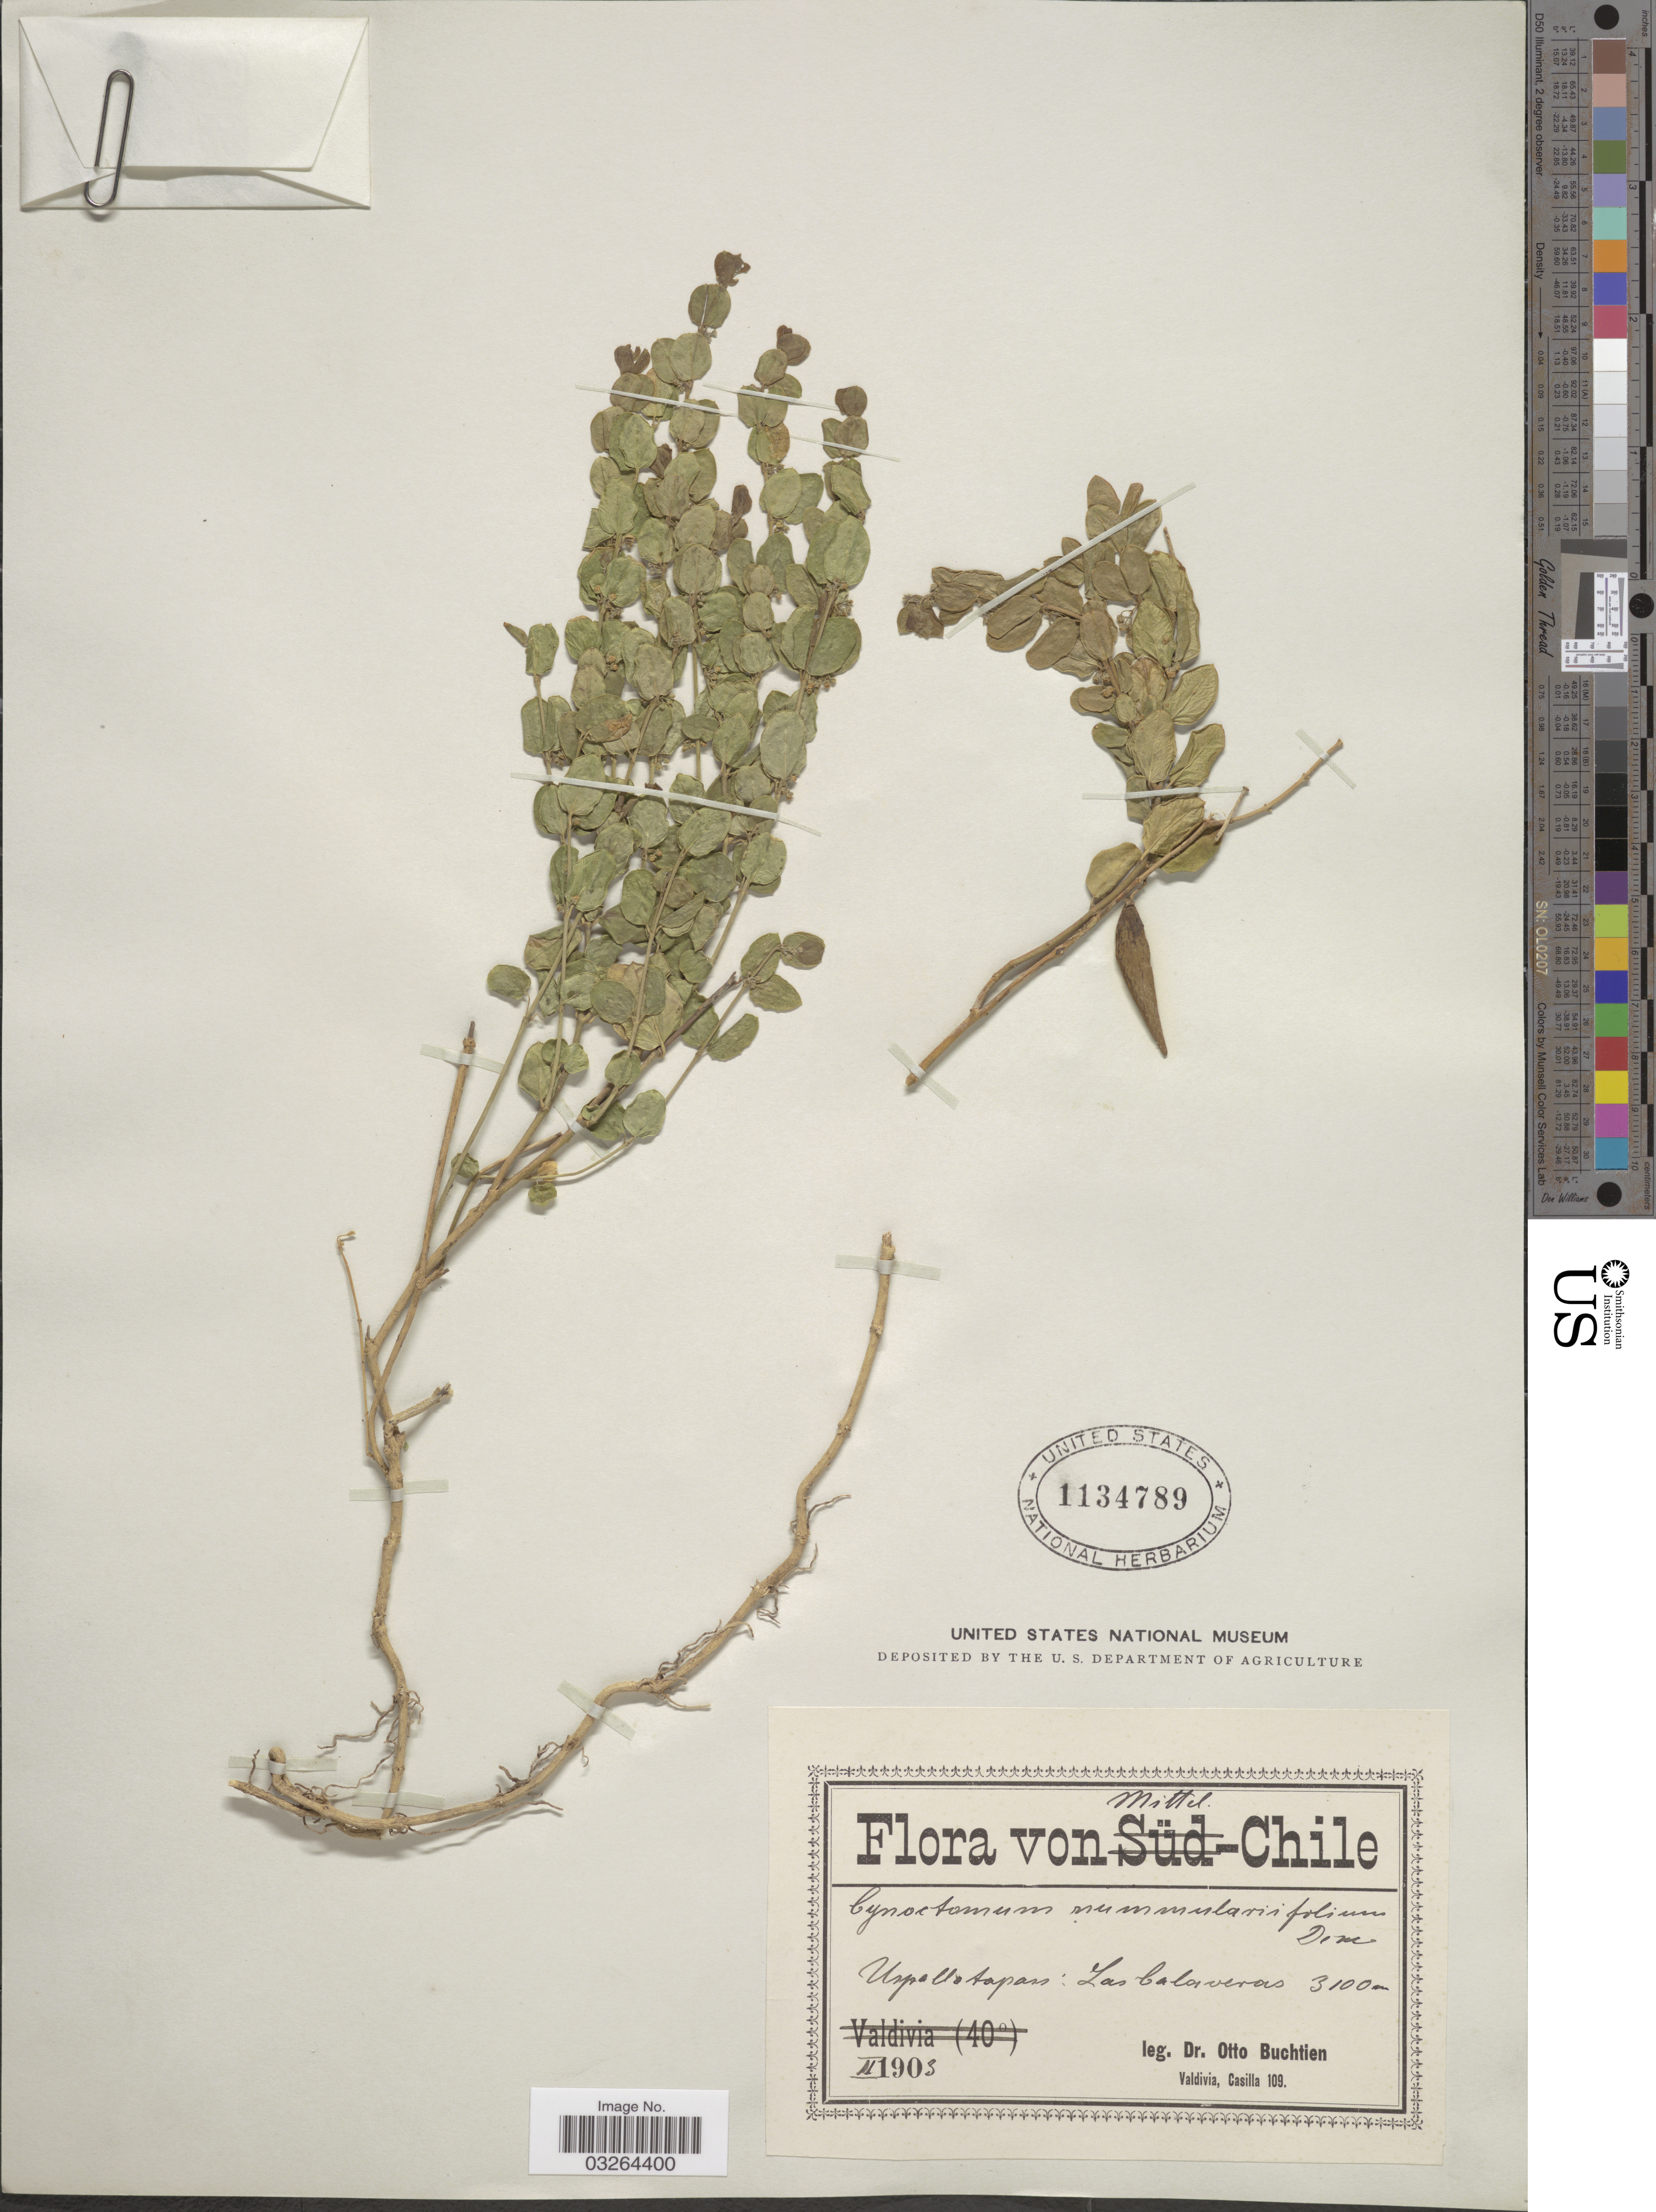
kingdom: Plantae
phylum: Tracheophyta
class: Magnoliopsida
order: Gentianales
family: Apocynaceae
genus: Cynanchum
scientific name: Cynanchum nummulariifolium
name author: Hook. & Arn.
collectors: O. Buchtien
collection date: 1903-02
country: Chile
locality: Mittel-Chile. Uspallatapass: Las Calaveras.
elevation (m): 3100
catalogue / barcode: US 1134789